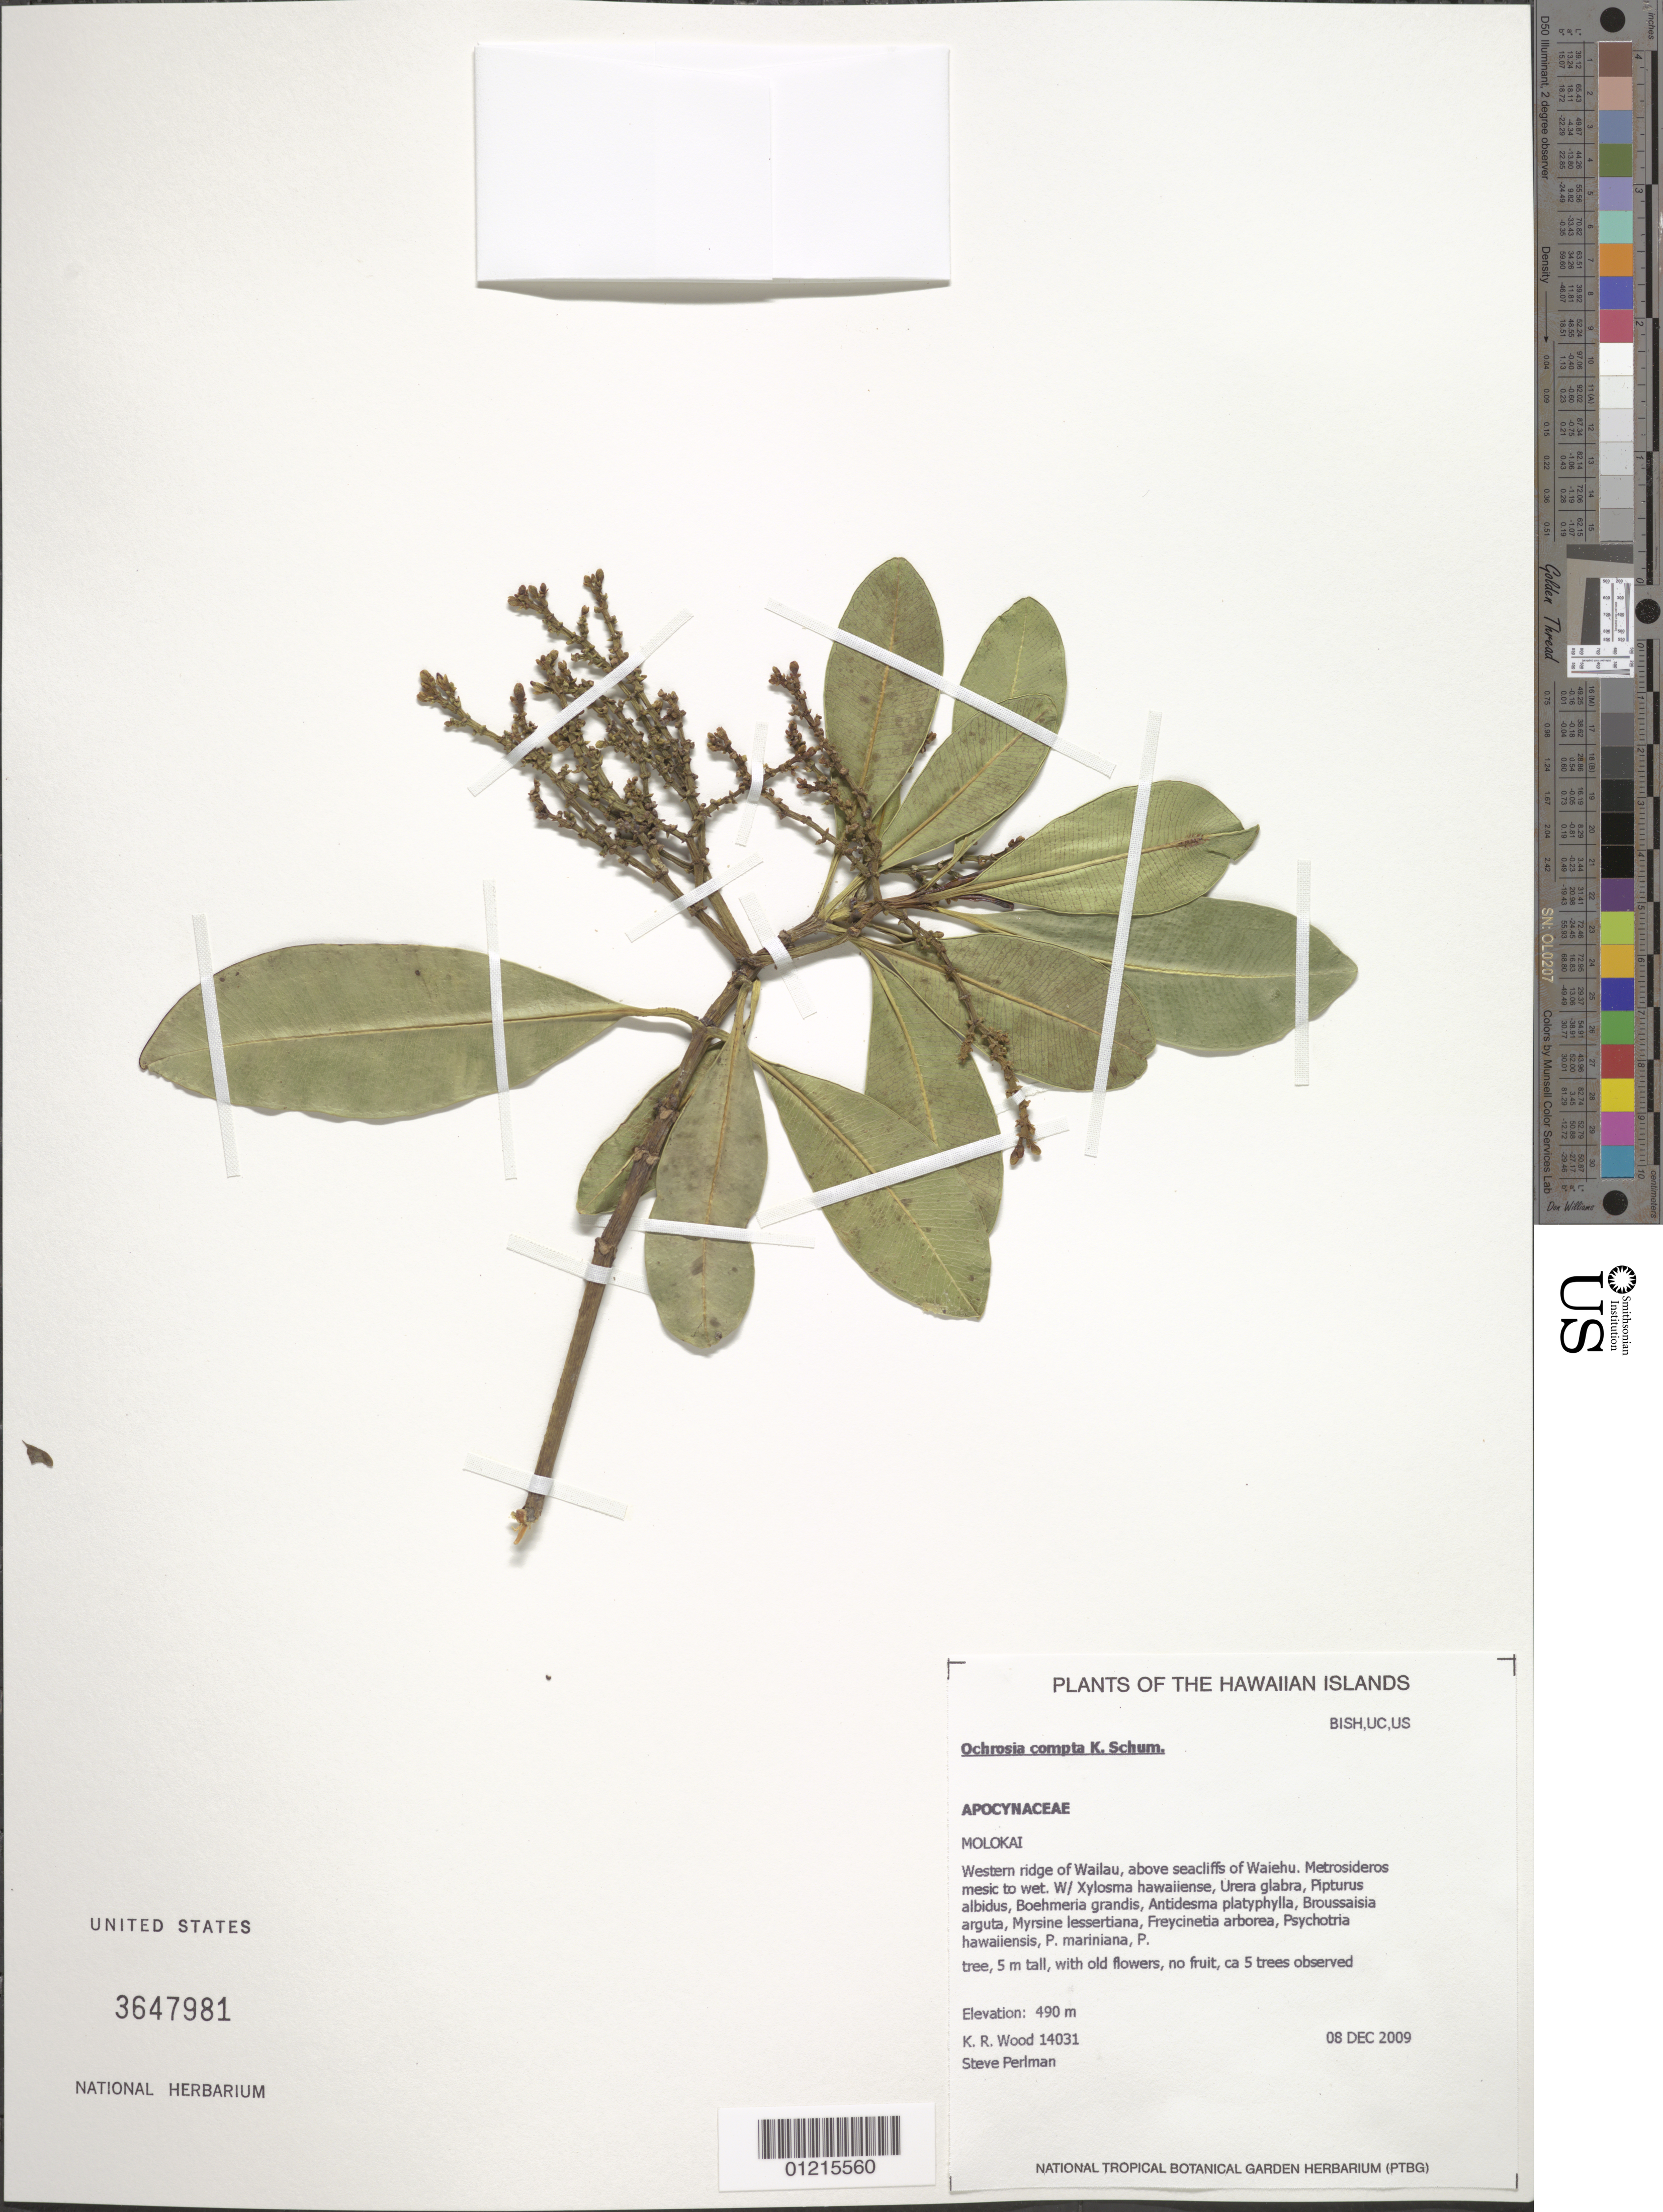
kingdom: Plantae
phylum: Tracheophyta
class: Magnoliopsida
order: Gentianales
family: Apocynaceae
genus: Ochrosia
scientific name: Ochrosia compta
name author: K. Schum.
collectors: K. R. Wood & S. P. Perlman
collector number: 14031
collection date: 2009-12-08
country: United States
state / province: Hawaii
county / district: Maui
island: Moloka'i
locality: Western ridge of Wailau, above seacliffs of Waiehu.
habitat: Mesic to wet.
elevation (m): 490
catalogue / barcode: US 3647981